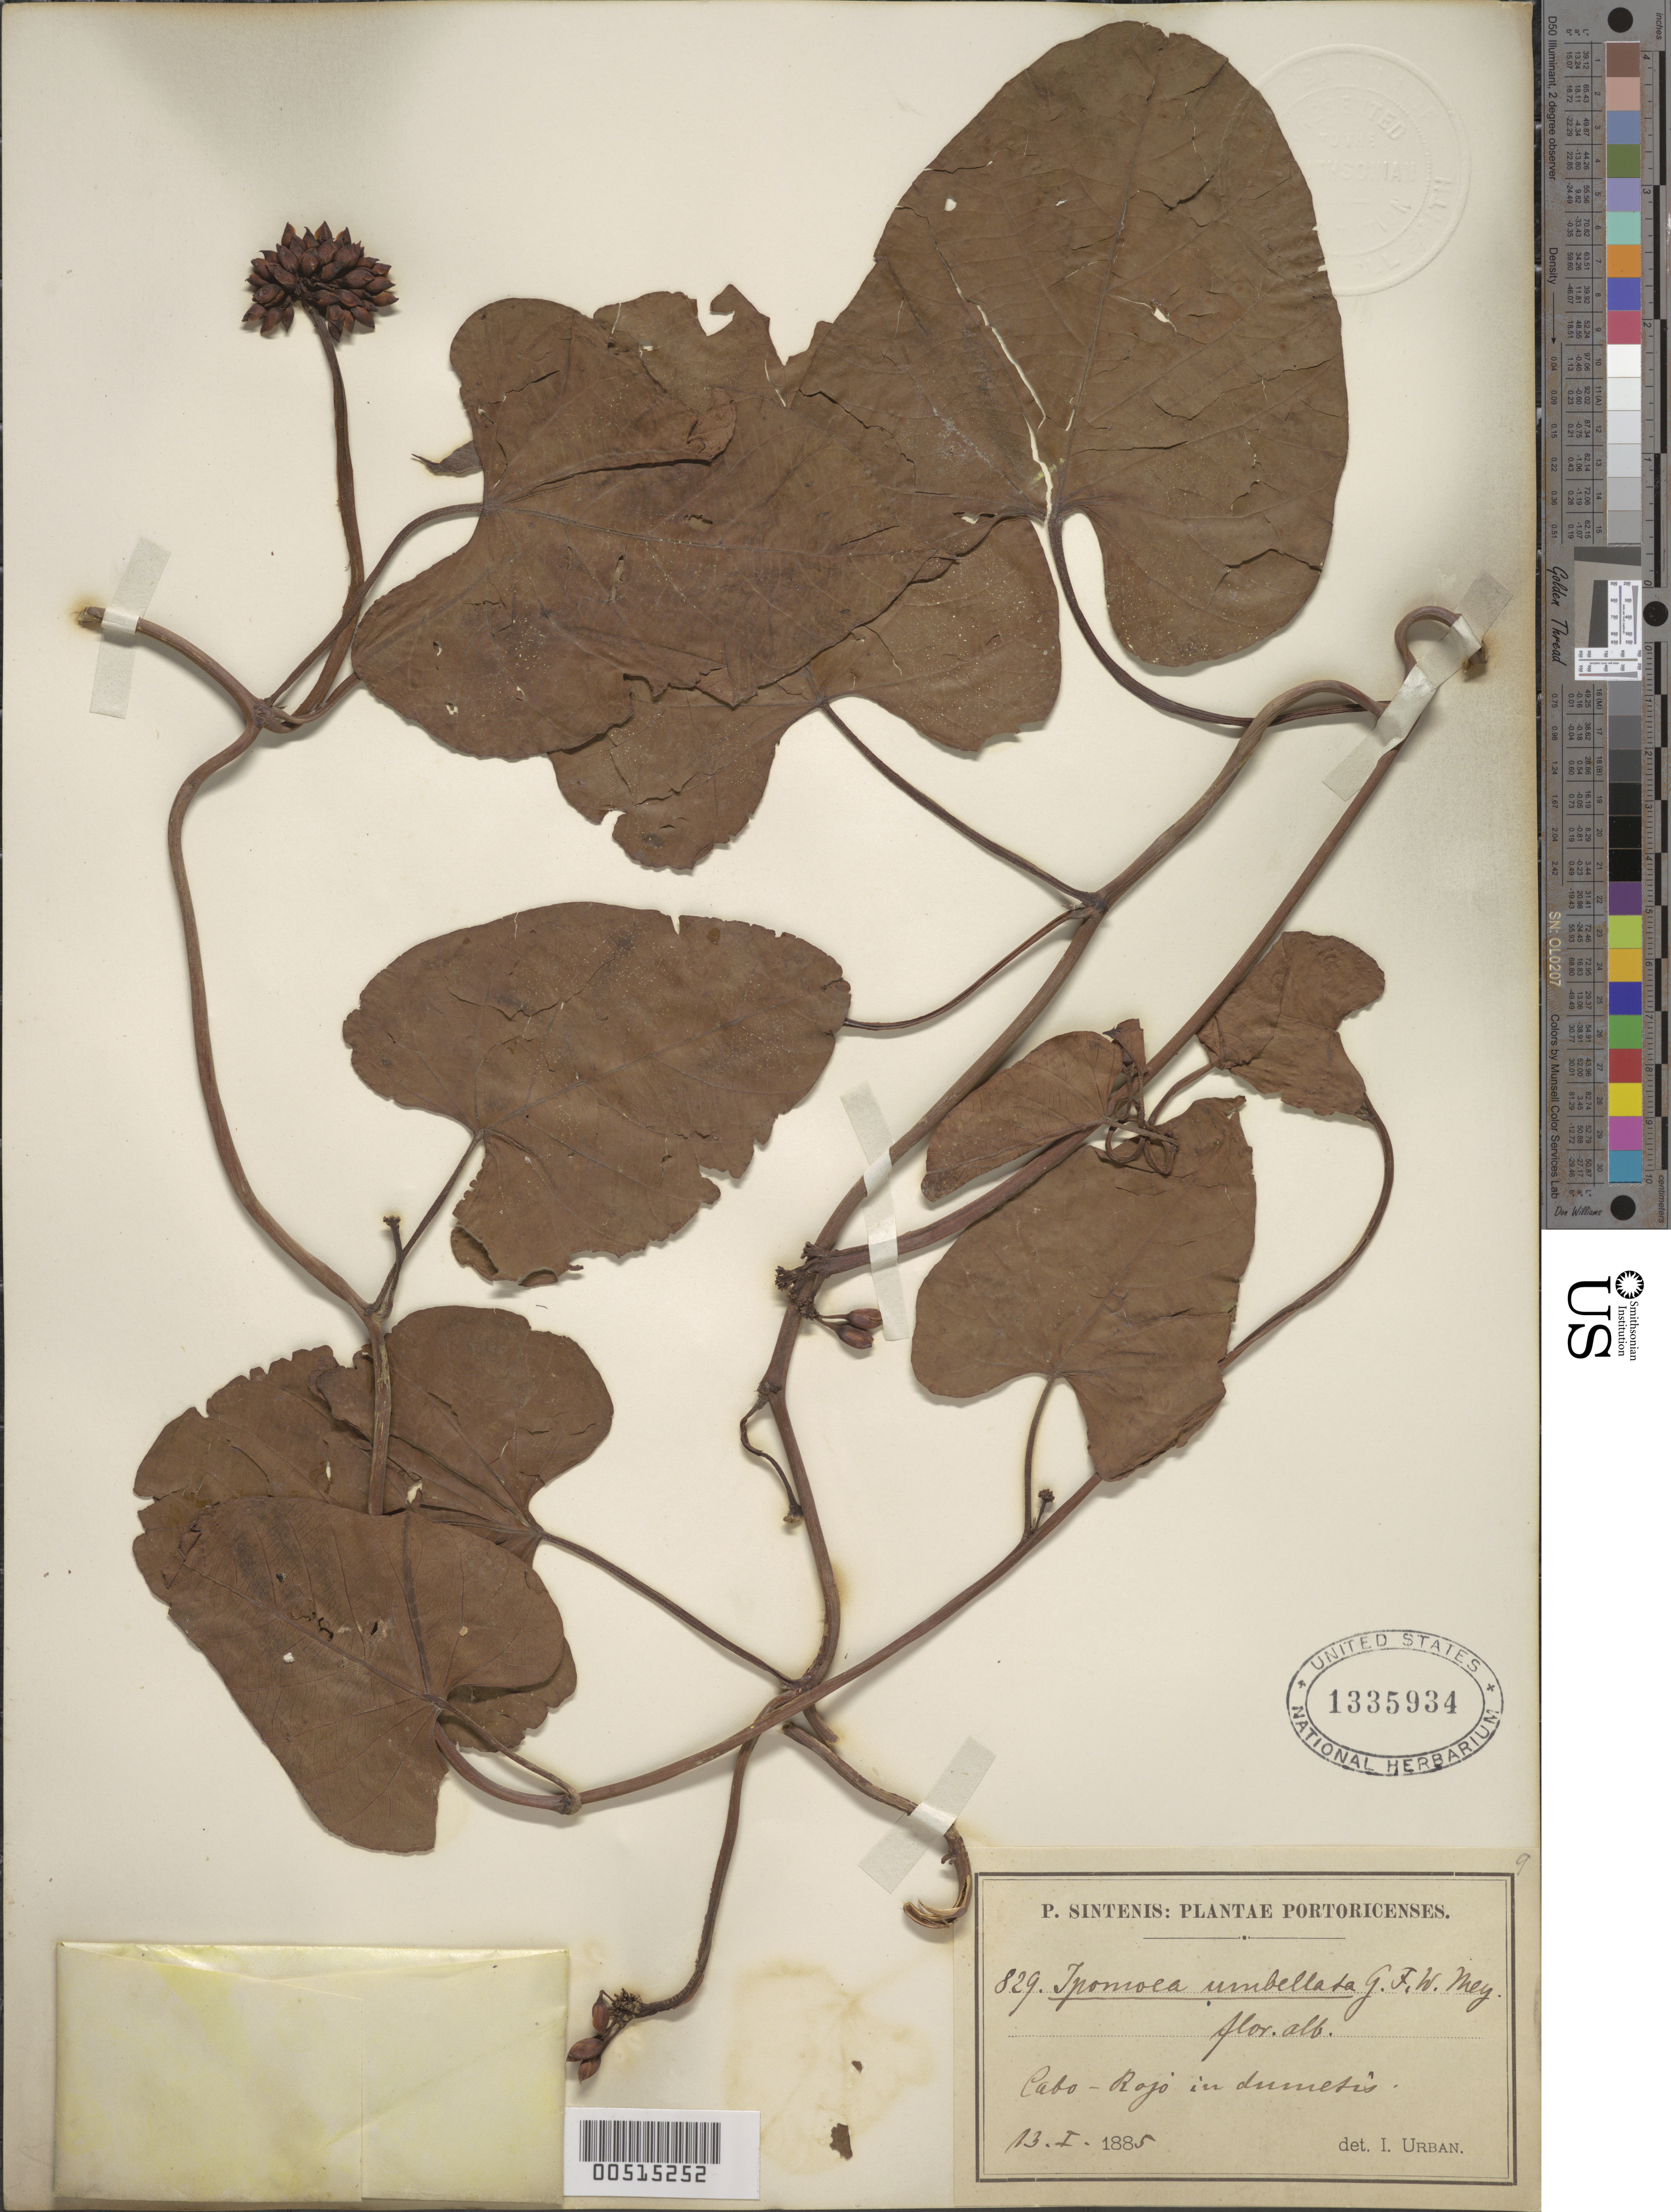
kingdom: Plantae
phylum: Tracheophyta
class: Magnoliopsida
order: Solanales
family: Convolvulaceae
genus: Camonea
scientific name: Camonea umbellata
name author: (L.) A. R. Simões & Staples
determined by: Strong, Mark T., (BOT), Smithsonian Institution - National Museum of Natural History (UNITED STATES)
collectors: P. Sintenis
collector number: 829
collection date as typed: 13 Jan 1885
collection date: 1885-01-13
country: Puerto Rico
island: Greater Antilles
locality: Cabo Rojo. In dumetis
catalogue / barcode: US 1335934